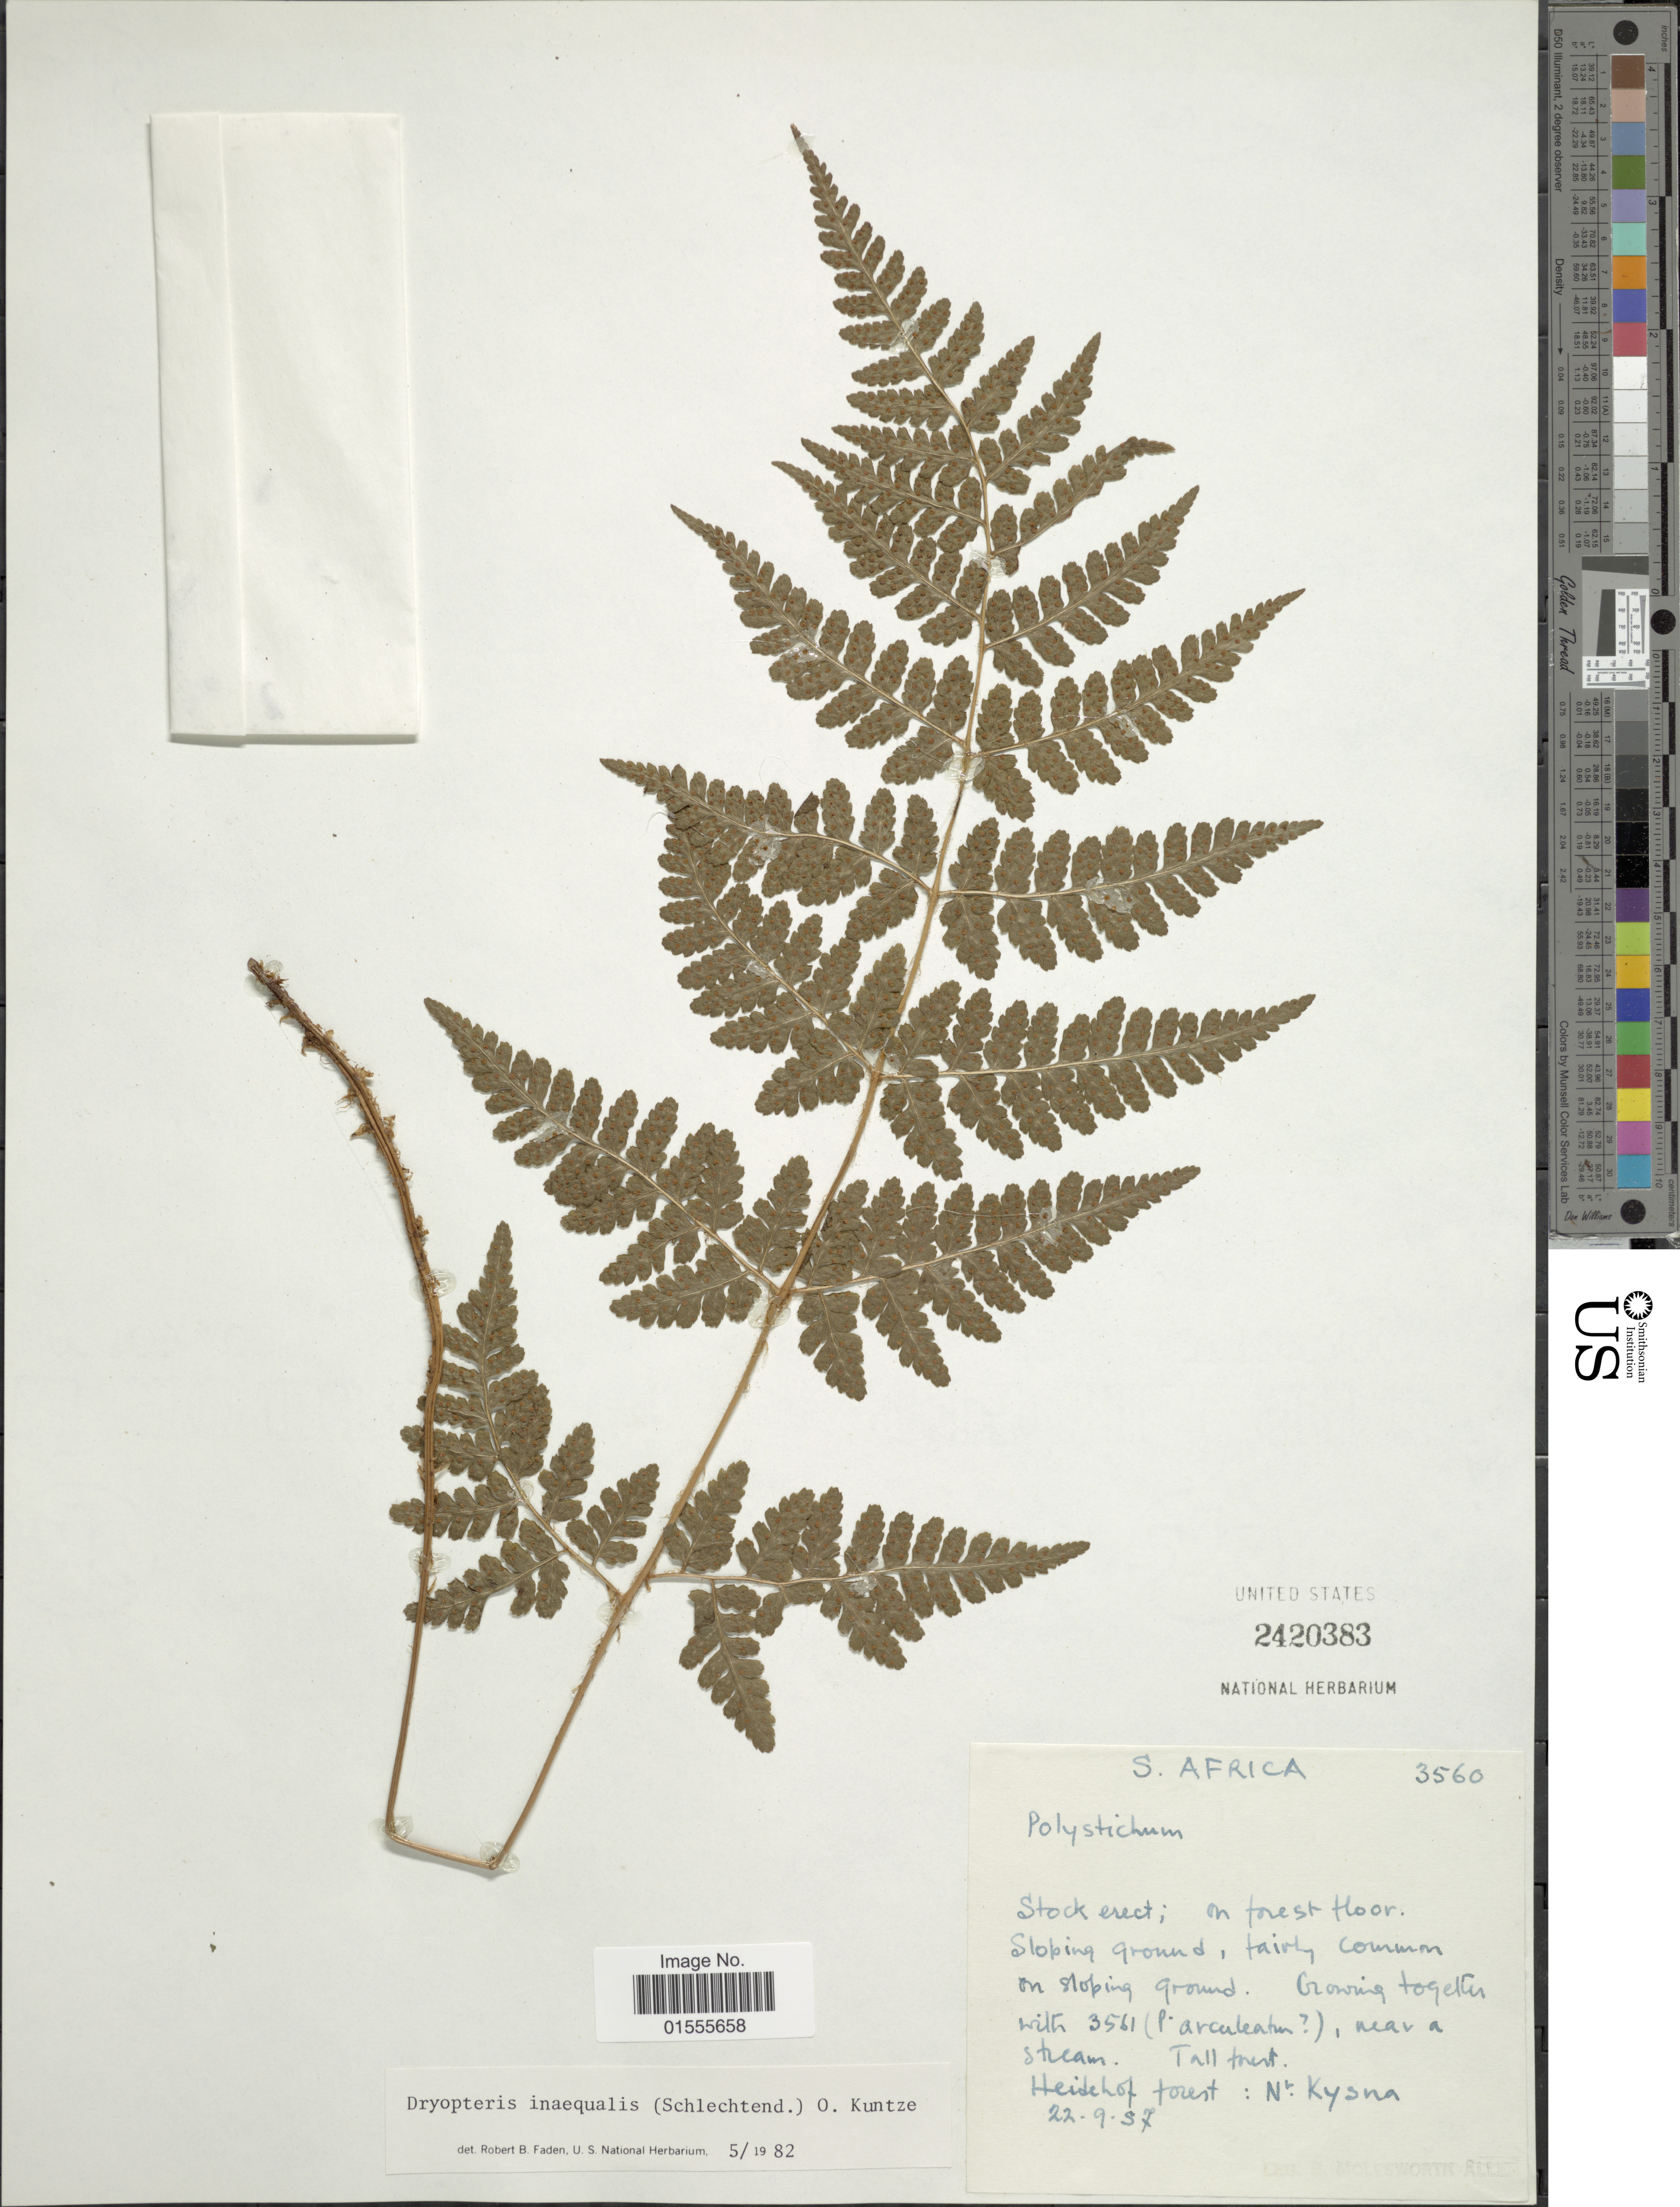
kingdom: Plantae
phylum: Tracheophyta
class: Polypodiopsida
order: Polypodiales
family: Dryopteridaceae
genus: Dryopteris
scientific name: Dryopteris inaequalis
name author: (Schltdl.) Kuntze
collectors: B. E. G. Molesworth-Allen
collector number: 3560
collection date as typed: Transcribed d/m/y: 22/9/57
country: South Africa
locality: Heidehof forest: Mt Kysna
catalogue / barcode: US 2420383